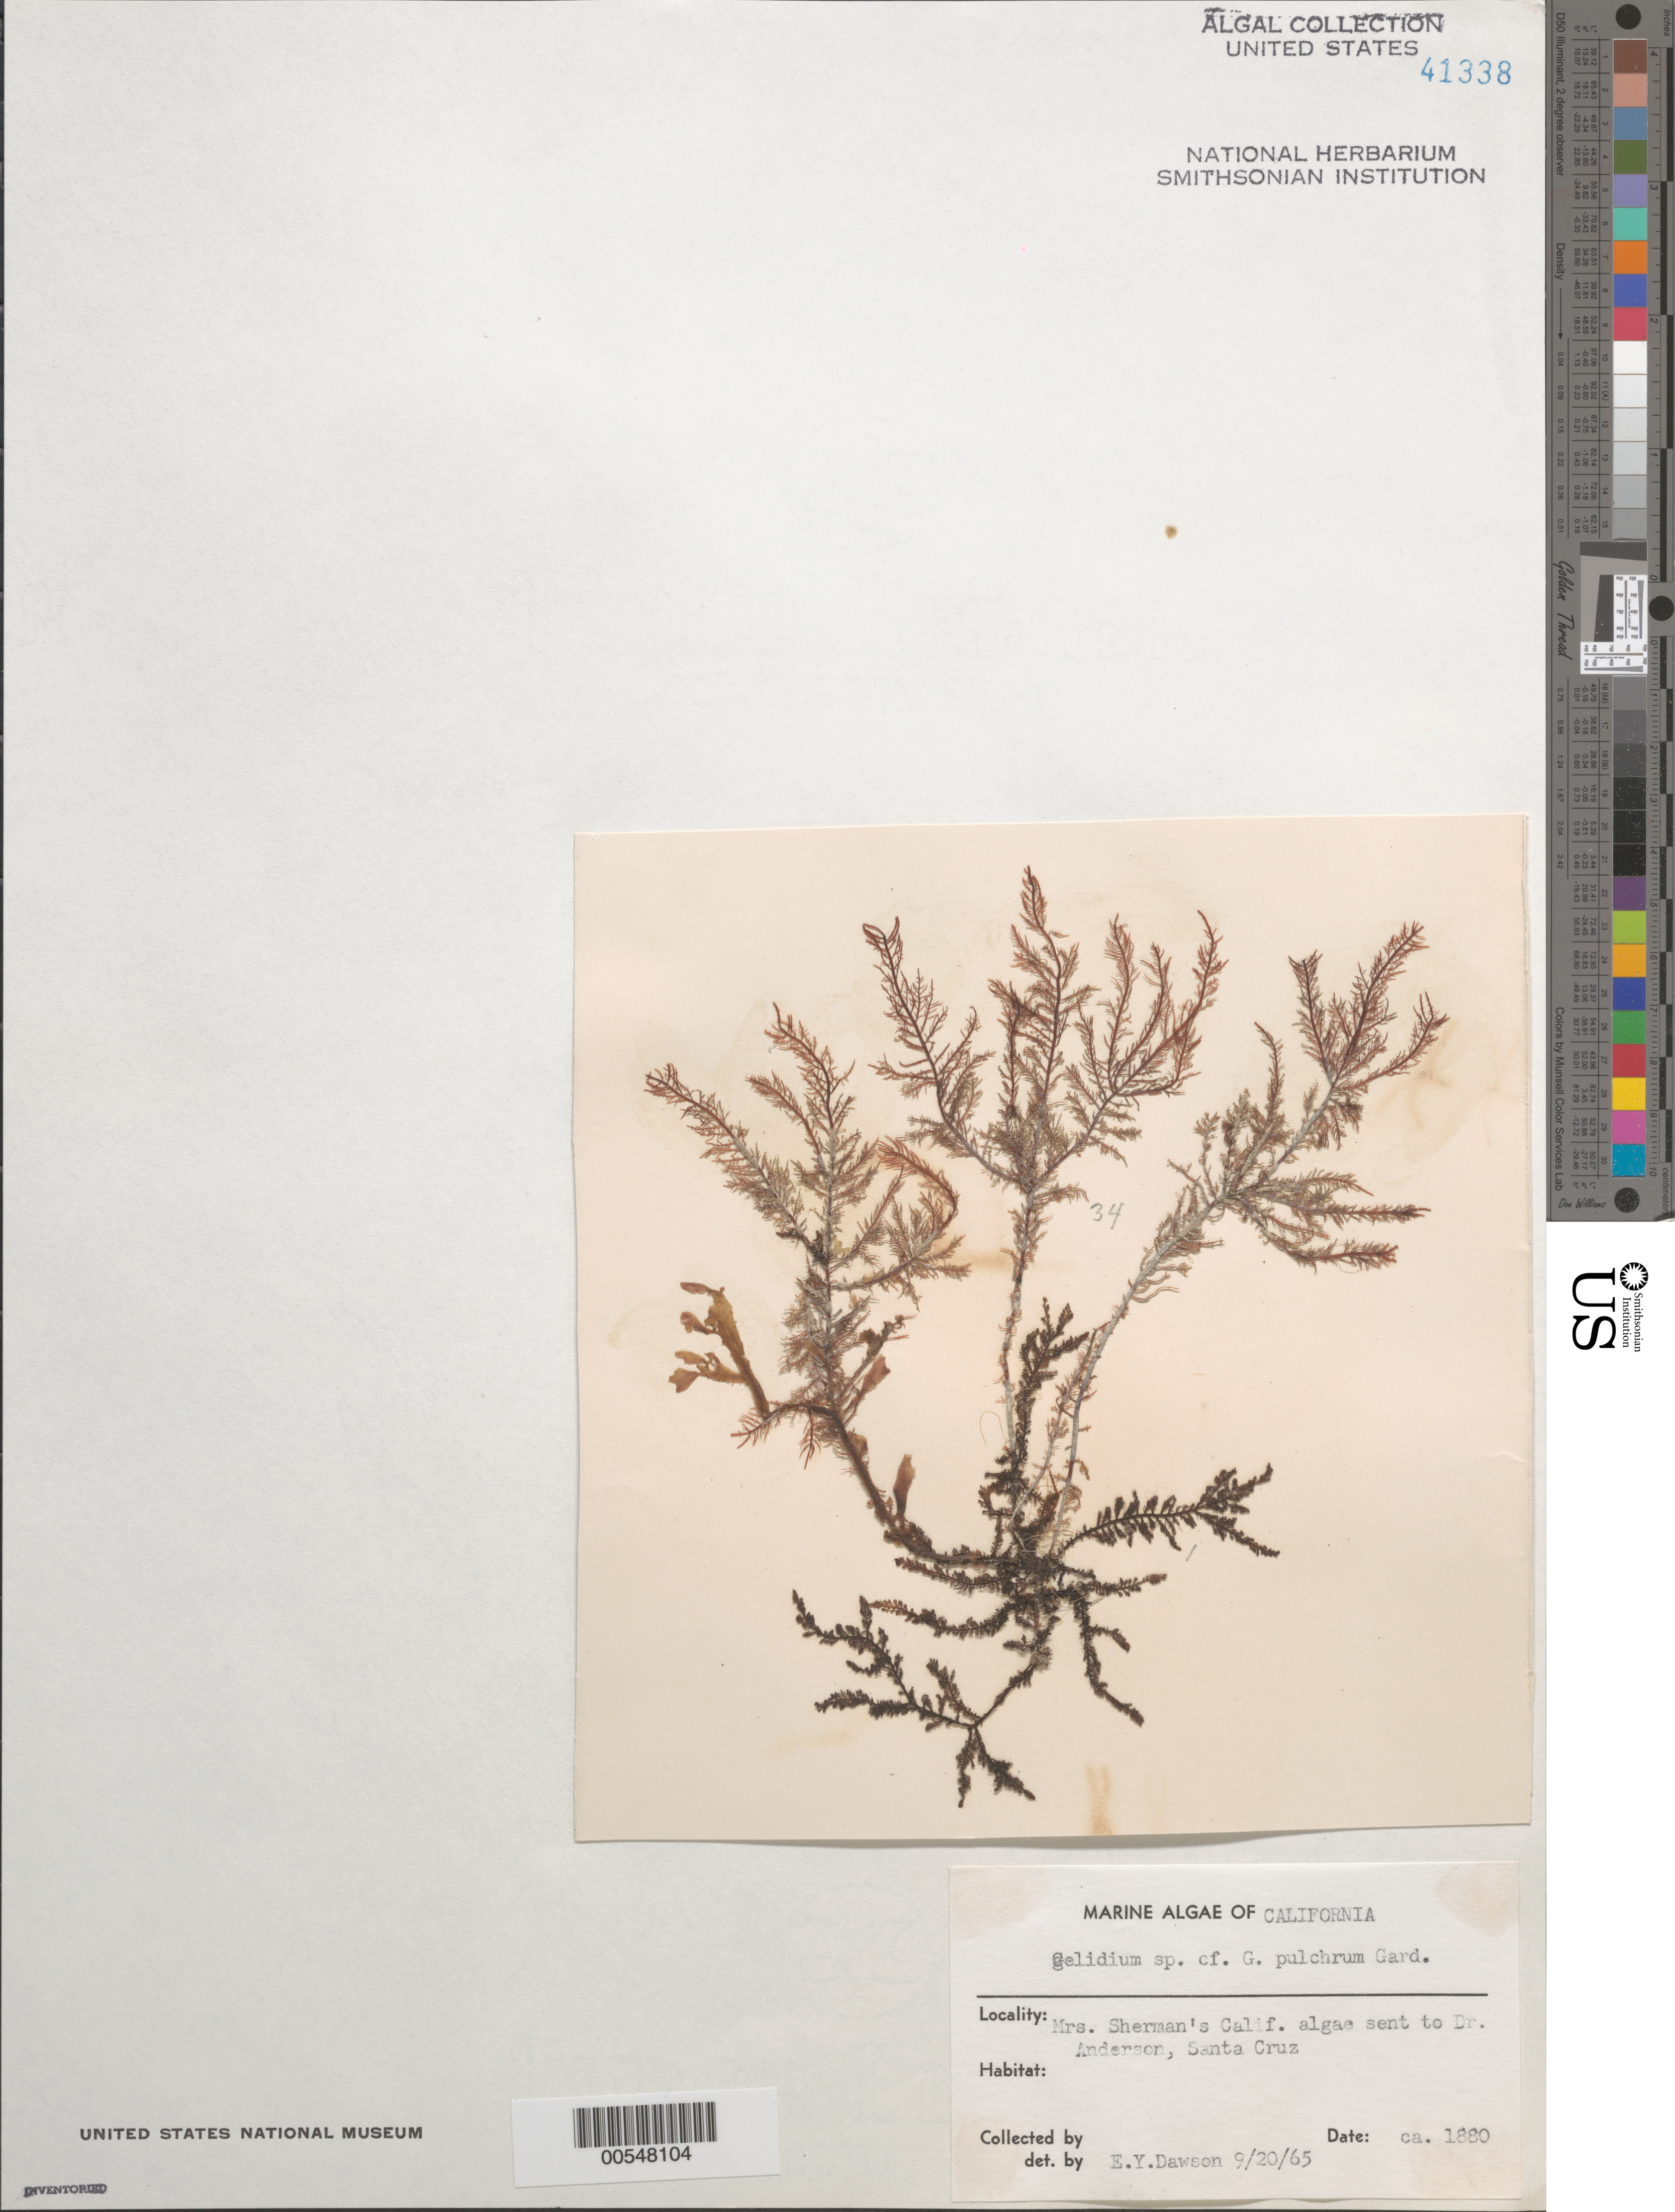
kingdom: Plantae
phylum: Rhodophyta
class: Florideophyceae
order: Gelidiales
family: Gelidiaceae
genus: Gelidium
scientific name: Gelidium pulchrum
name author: N.L. Gardner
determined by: Dawson, E. Y.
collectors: M. Sherman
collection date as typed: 1880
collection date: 1880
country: United States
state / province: California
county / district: San Diego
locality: False Bay, San Diego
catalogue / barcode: US 41338